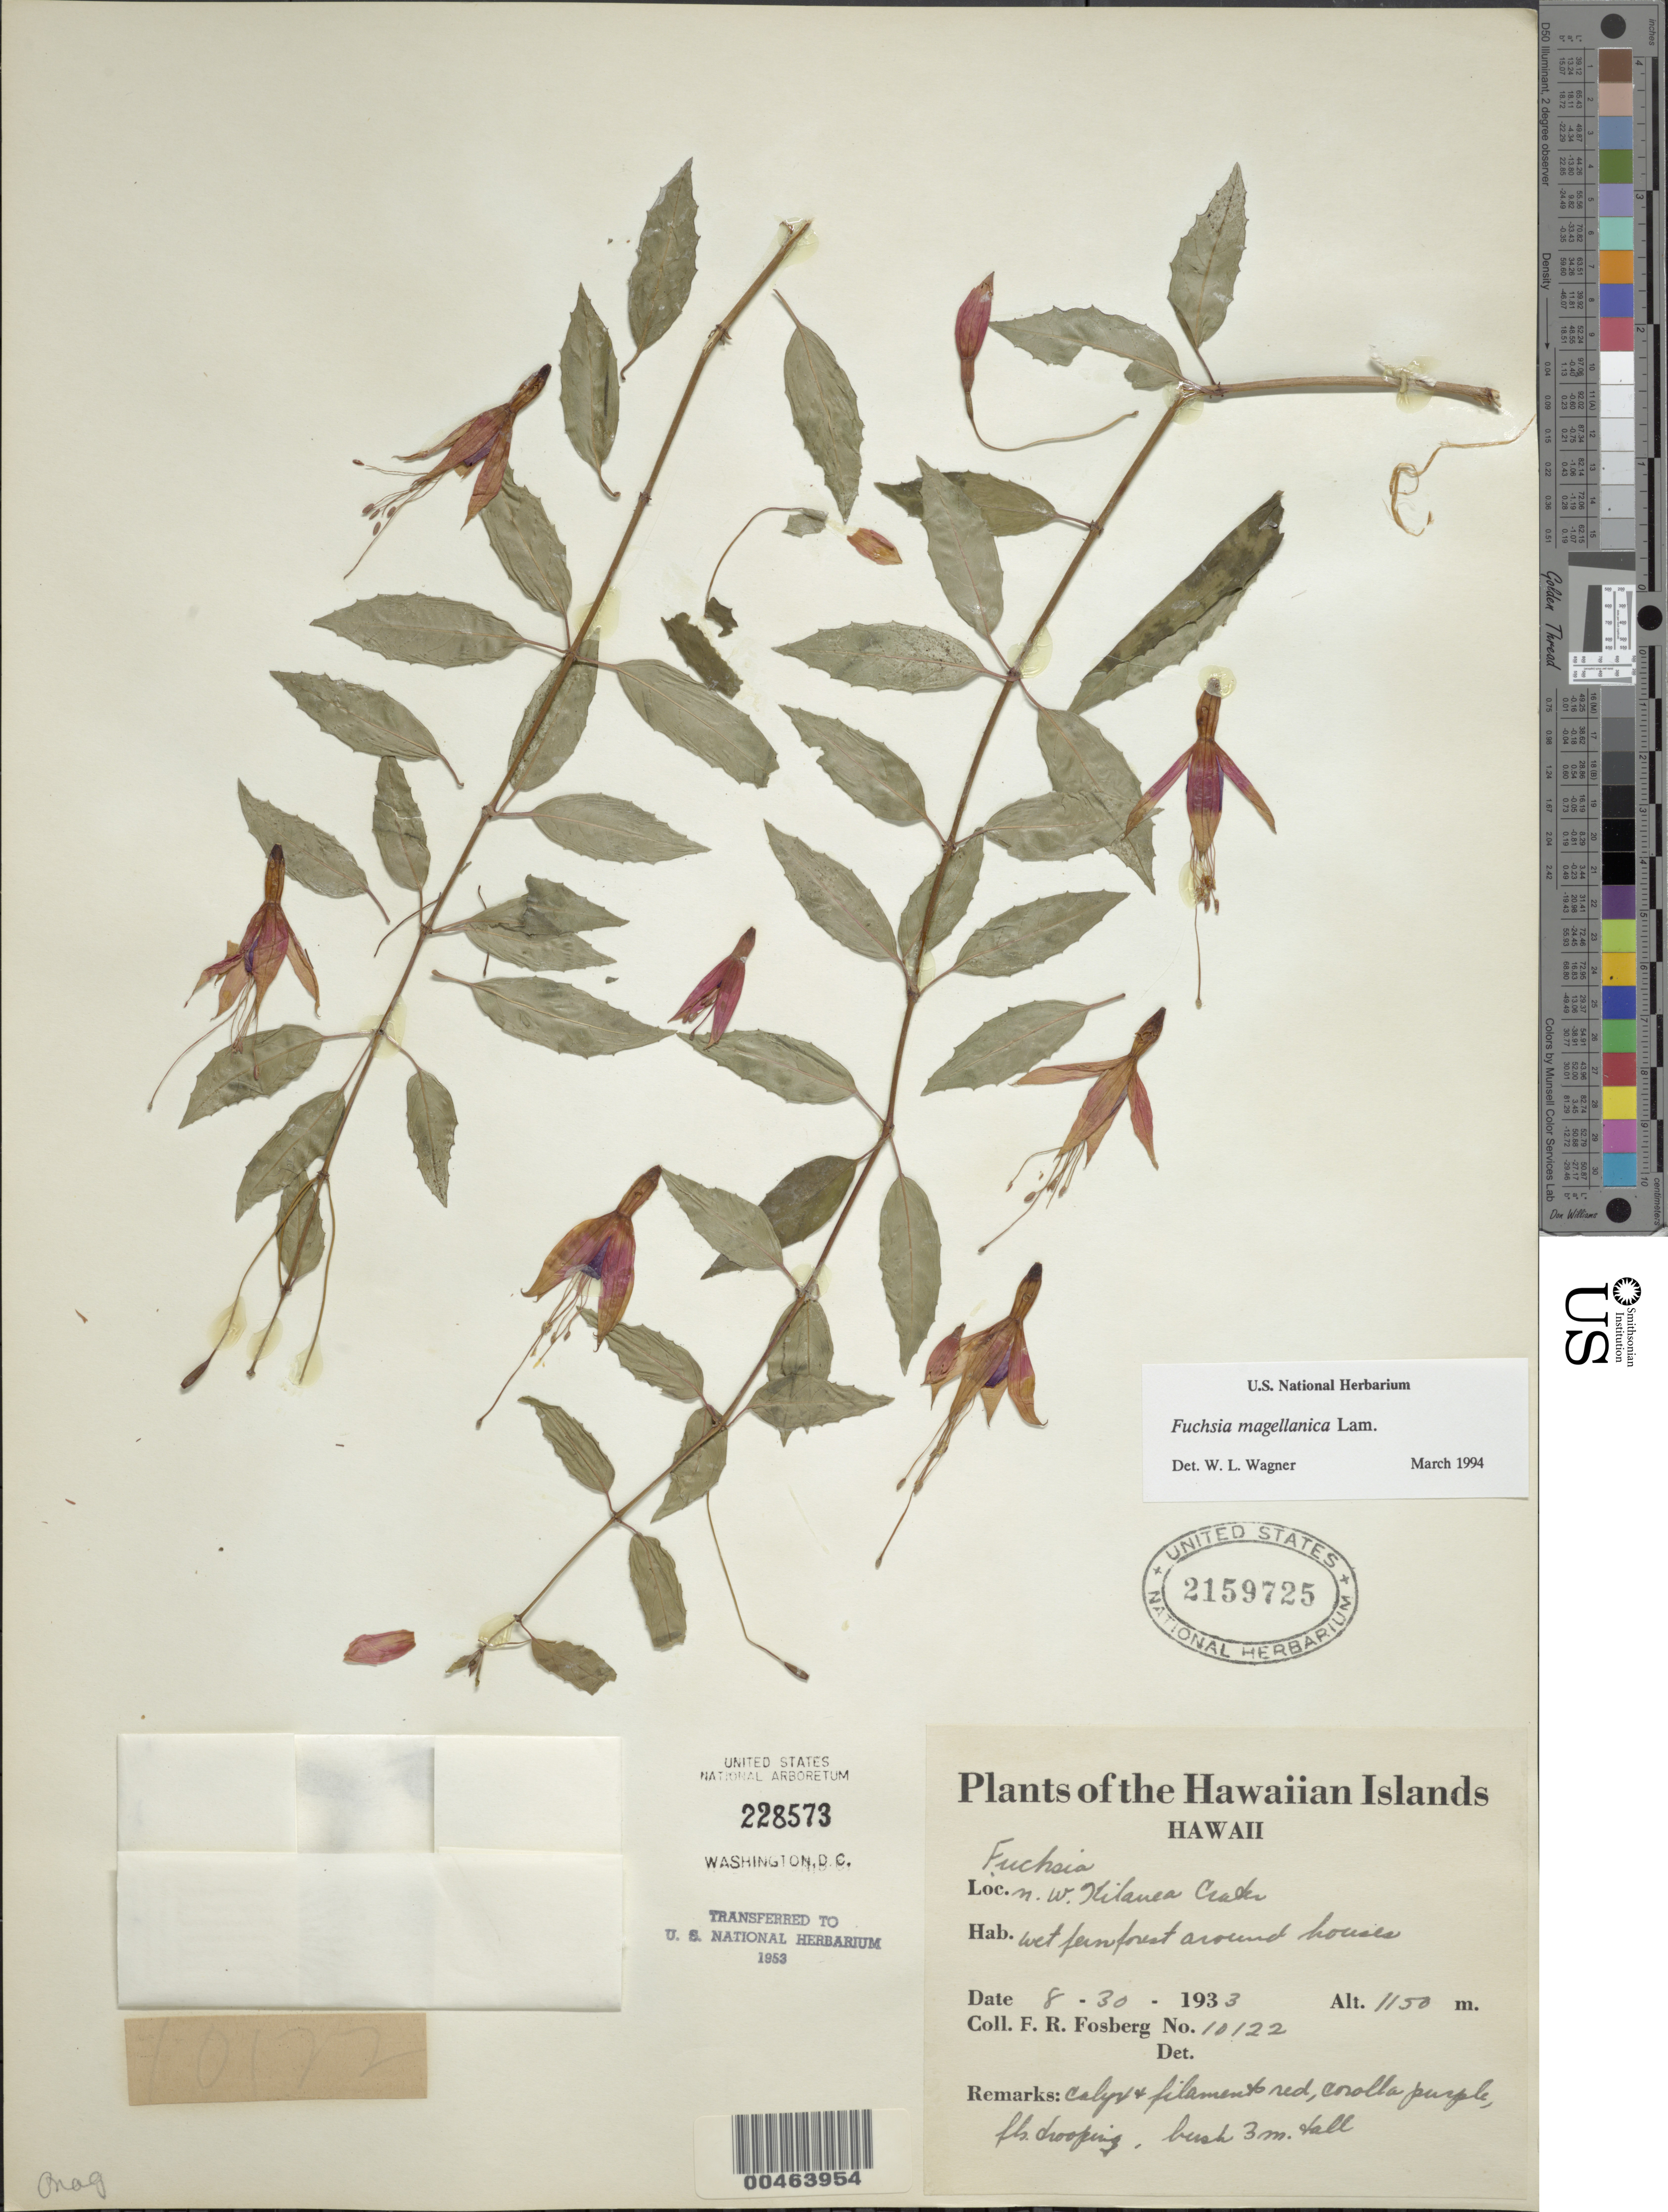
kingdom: Plantae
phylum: Tracheophyta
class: Magnoliopsida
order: Myrtales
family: Onagraceae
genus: Fuchsia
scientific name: Fuchsia magellanica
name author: Lam.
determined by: Wagner, W. L., (BOT), Smithsonian Institution - National Museum of Natural History (UNITED STATES)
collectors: F. R. Fosberg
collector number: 10122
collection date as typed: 30 Aug 1933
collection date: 1933-08-30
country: United States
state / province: Hawaii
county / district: Hawaii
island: Hawaii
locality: Northwest Kilauea Crater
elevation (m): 1150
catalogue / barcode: US 2159725